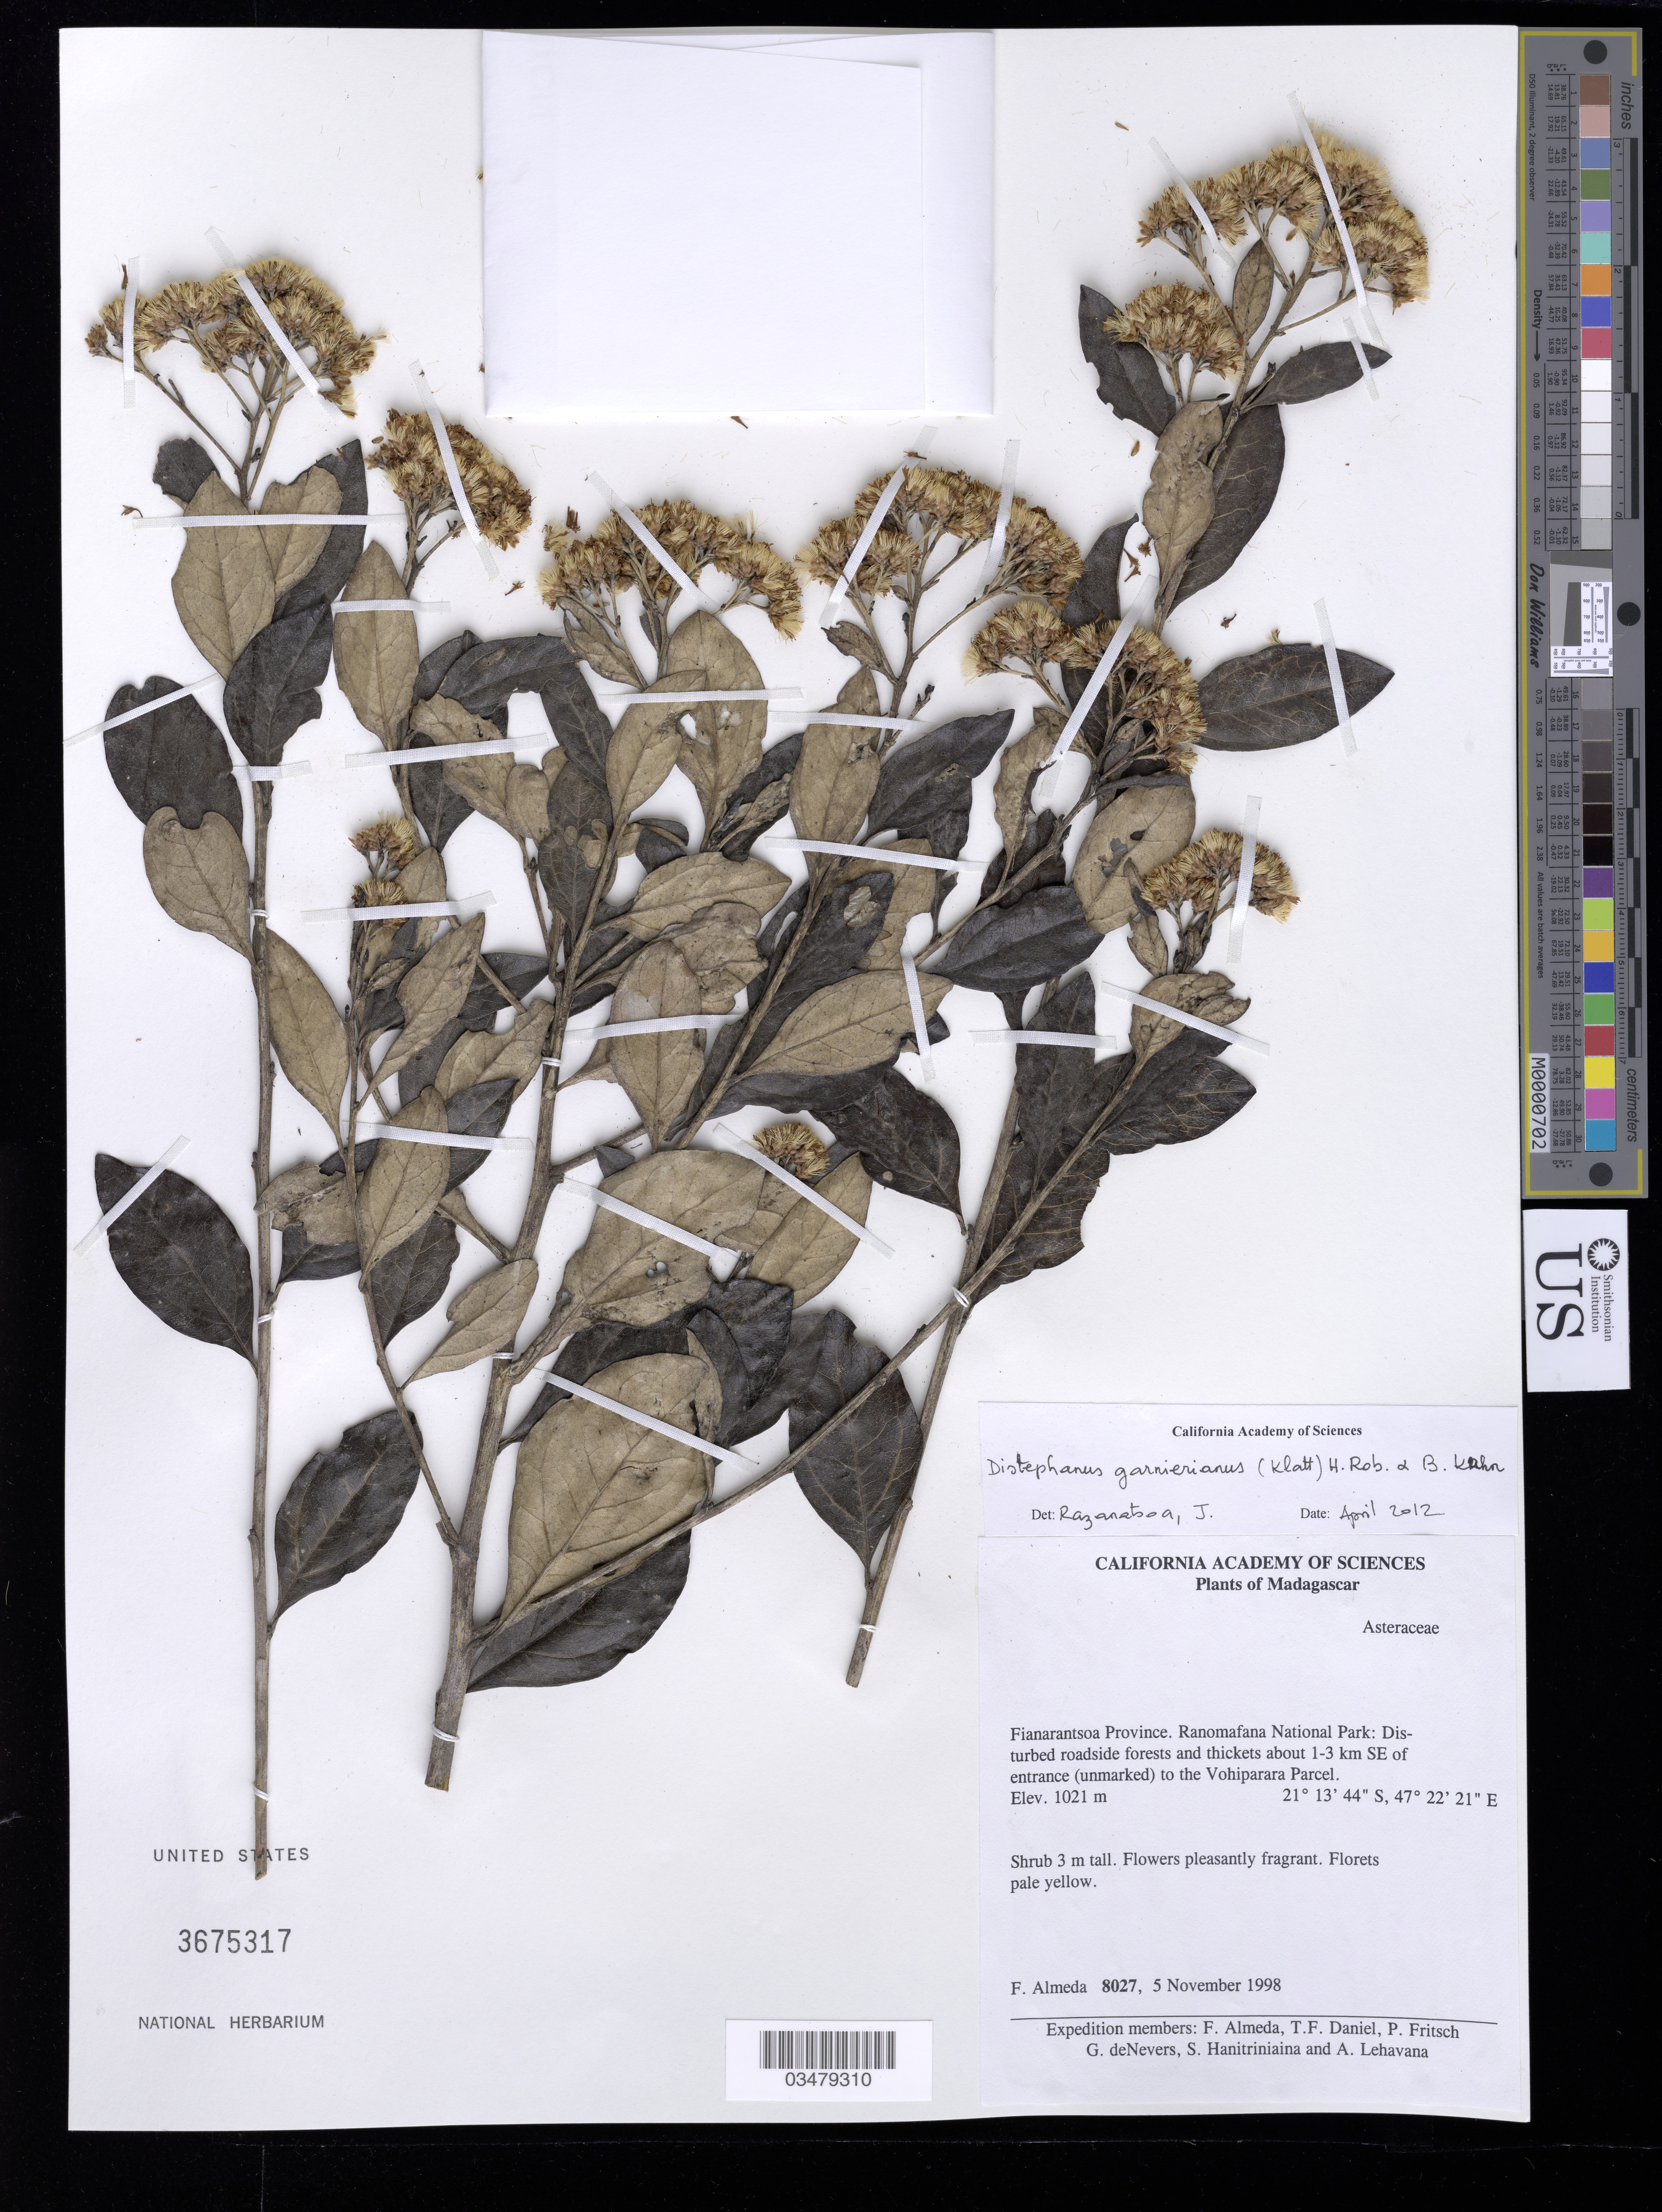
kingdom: Plantae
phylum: Tracheophyta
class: Magnoliopsida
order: Asterales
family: Asteraceae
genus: Distephanus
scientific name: Distephanus garnierianus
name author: (Klatt) H. Rob. & B. Kahn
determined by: Robinson, Harold E., (US)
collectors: F. Almeda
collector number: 8027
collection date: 1998-11-05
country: Madagascar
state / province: Haute Matsiatra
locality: Ranomafana national Park: About 1-3 km SE of entrance (unmarked) to the Vohiparara Parcel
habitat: Disturbed roadside forests and thickets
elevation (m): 1021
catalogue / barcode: US 3675317